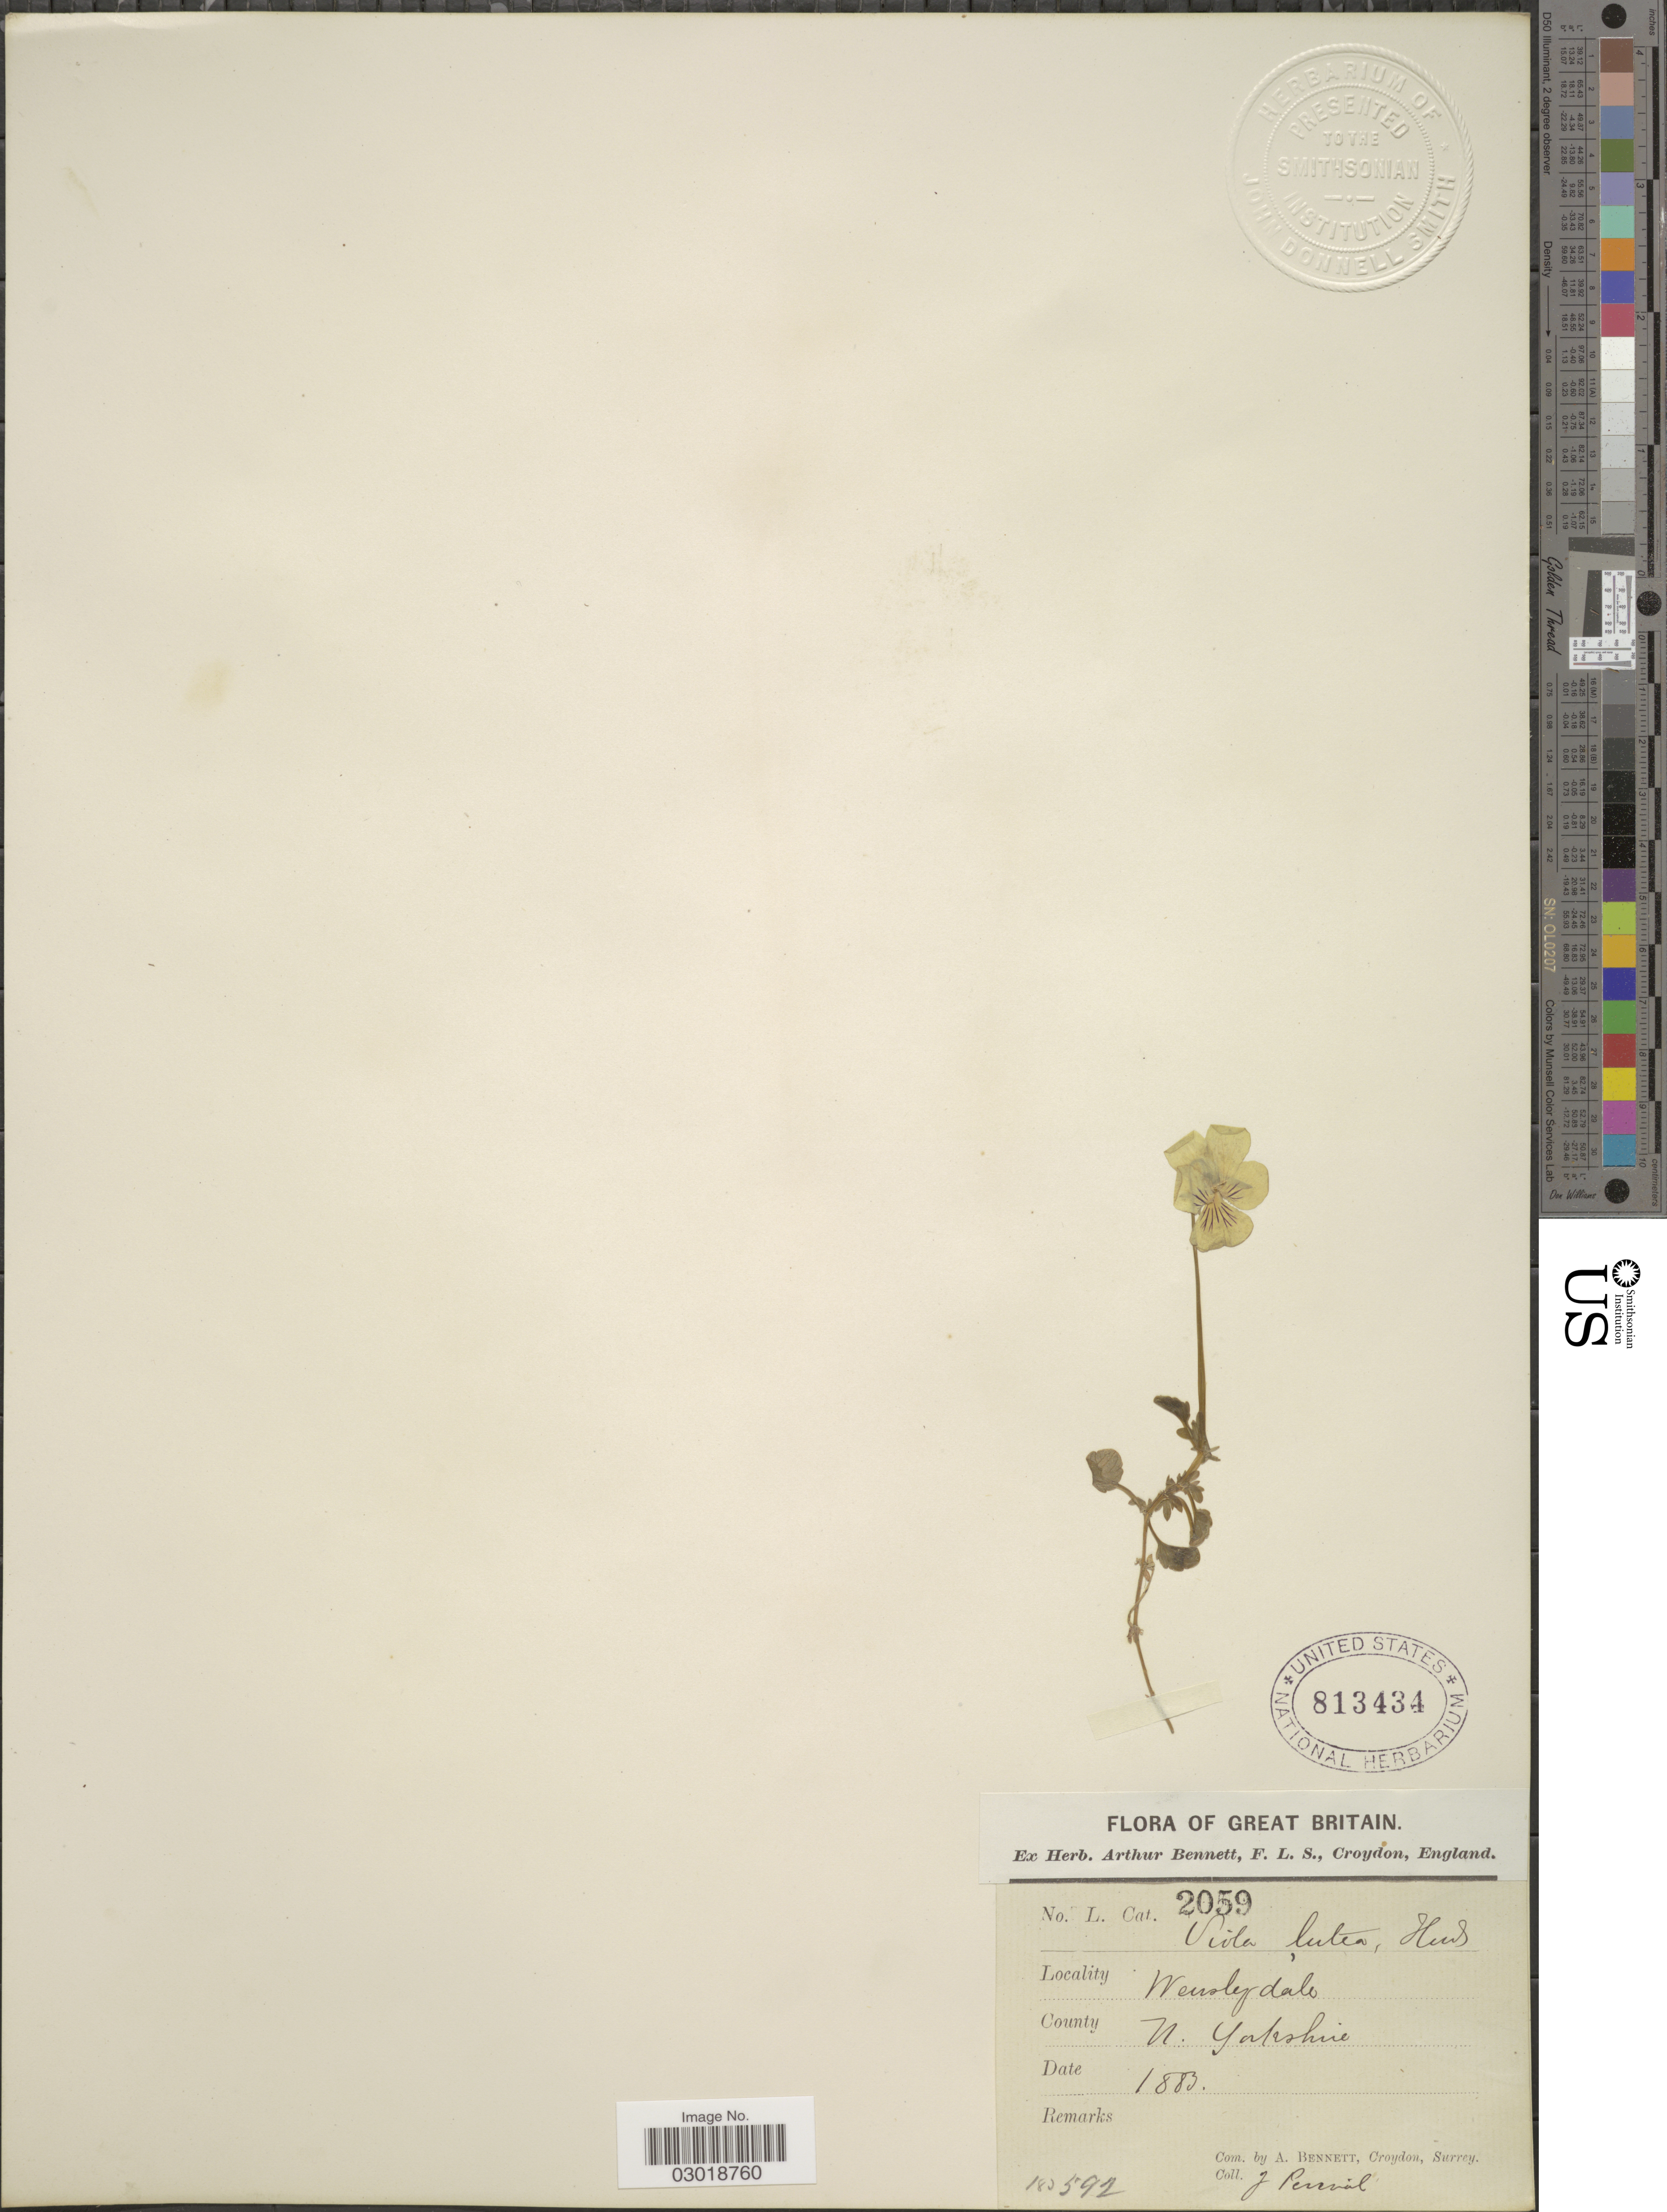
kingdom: Plantae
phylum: Tracheophyta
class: Magnoliopsida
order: Malpighiales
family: Violaceae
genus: Viola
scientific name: Viola lutea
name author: Huds.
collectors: J. Percival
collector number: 2059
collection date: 1883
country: United Kingdom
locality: Great Britain, Wensleydale, County N. Yorkshire.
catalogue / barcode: US 813434